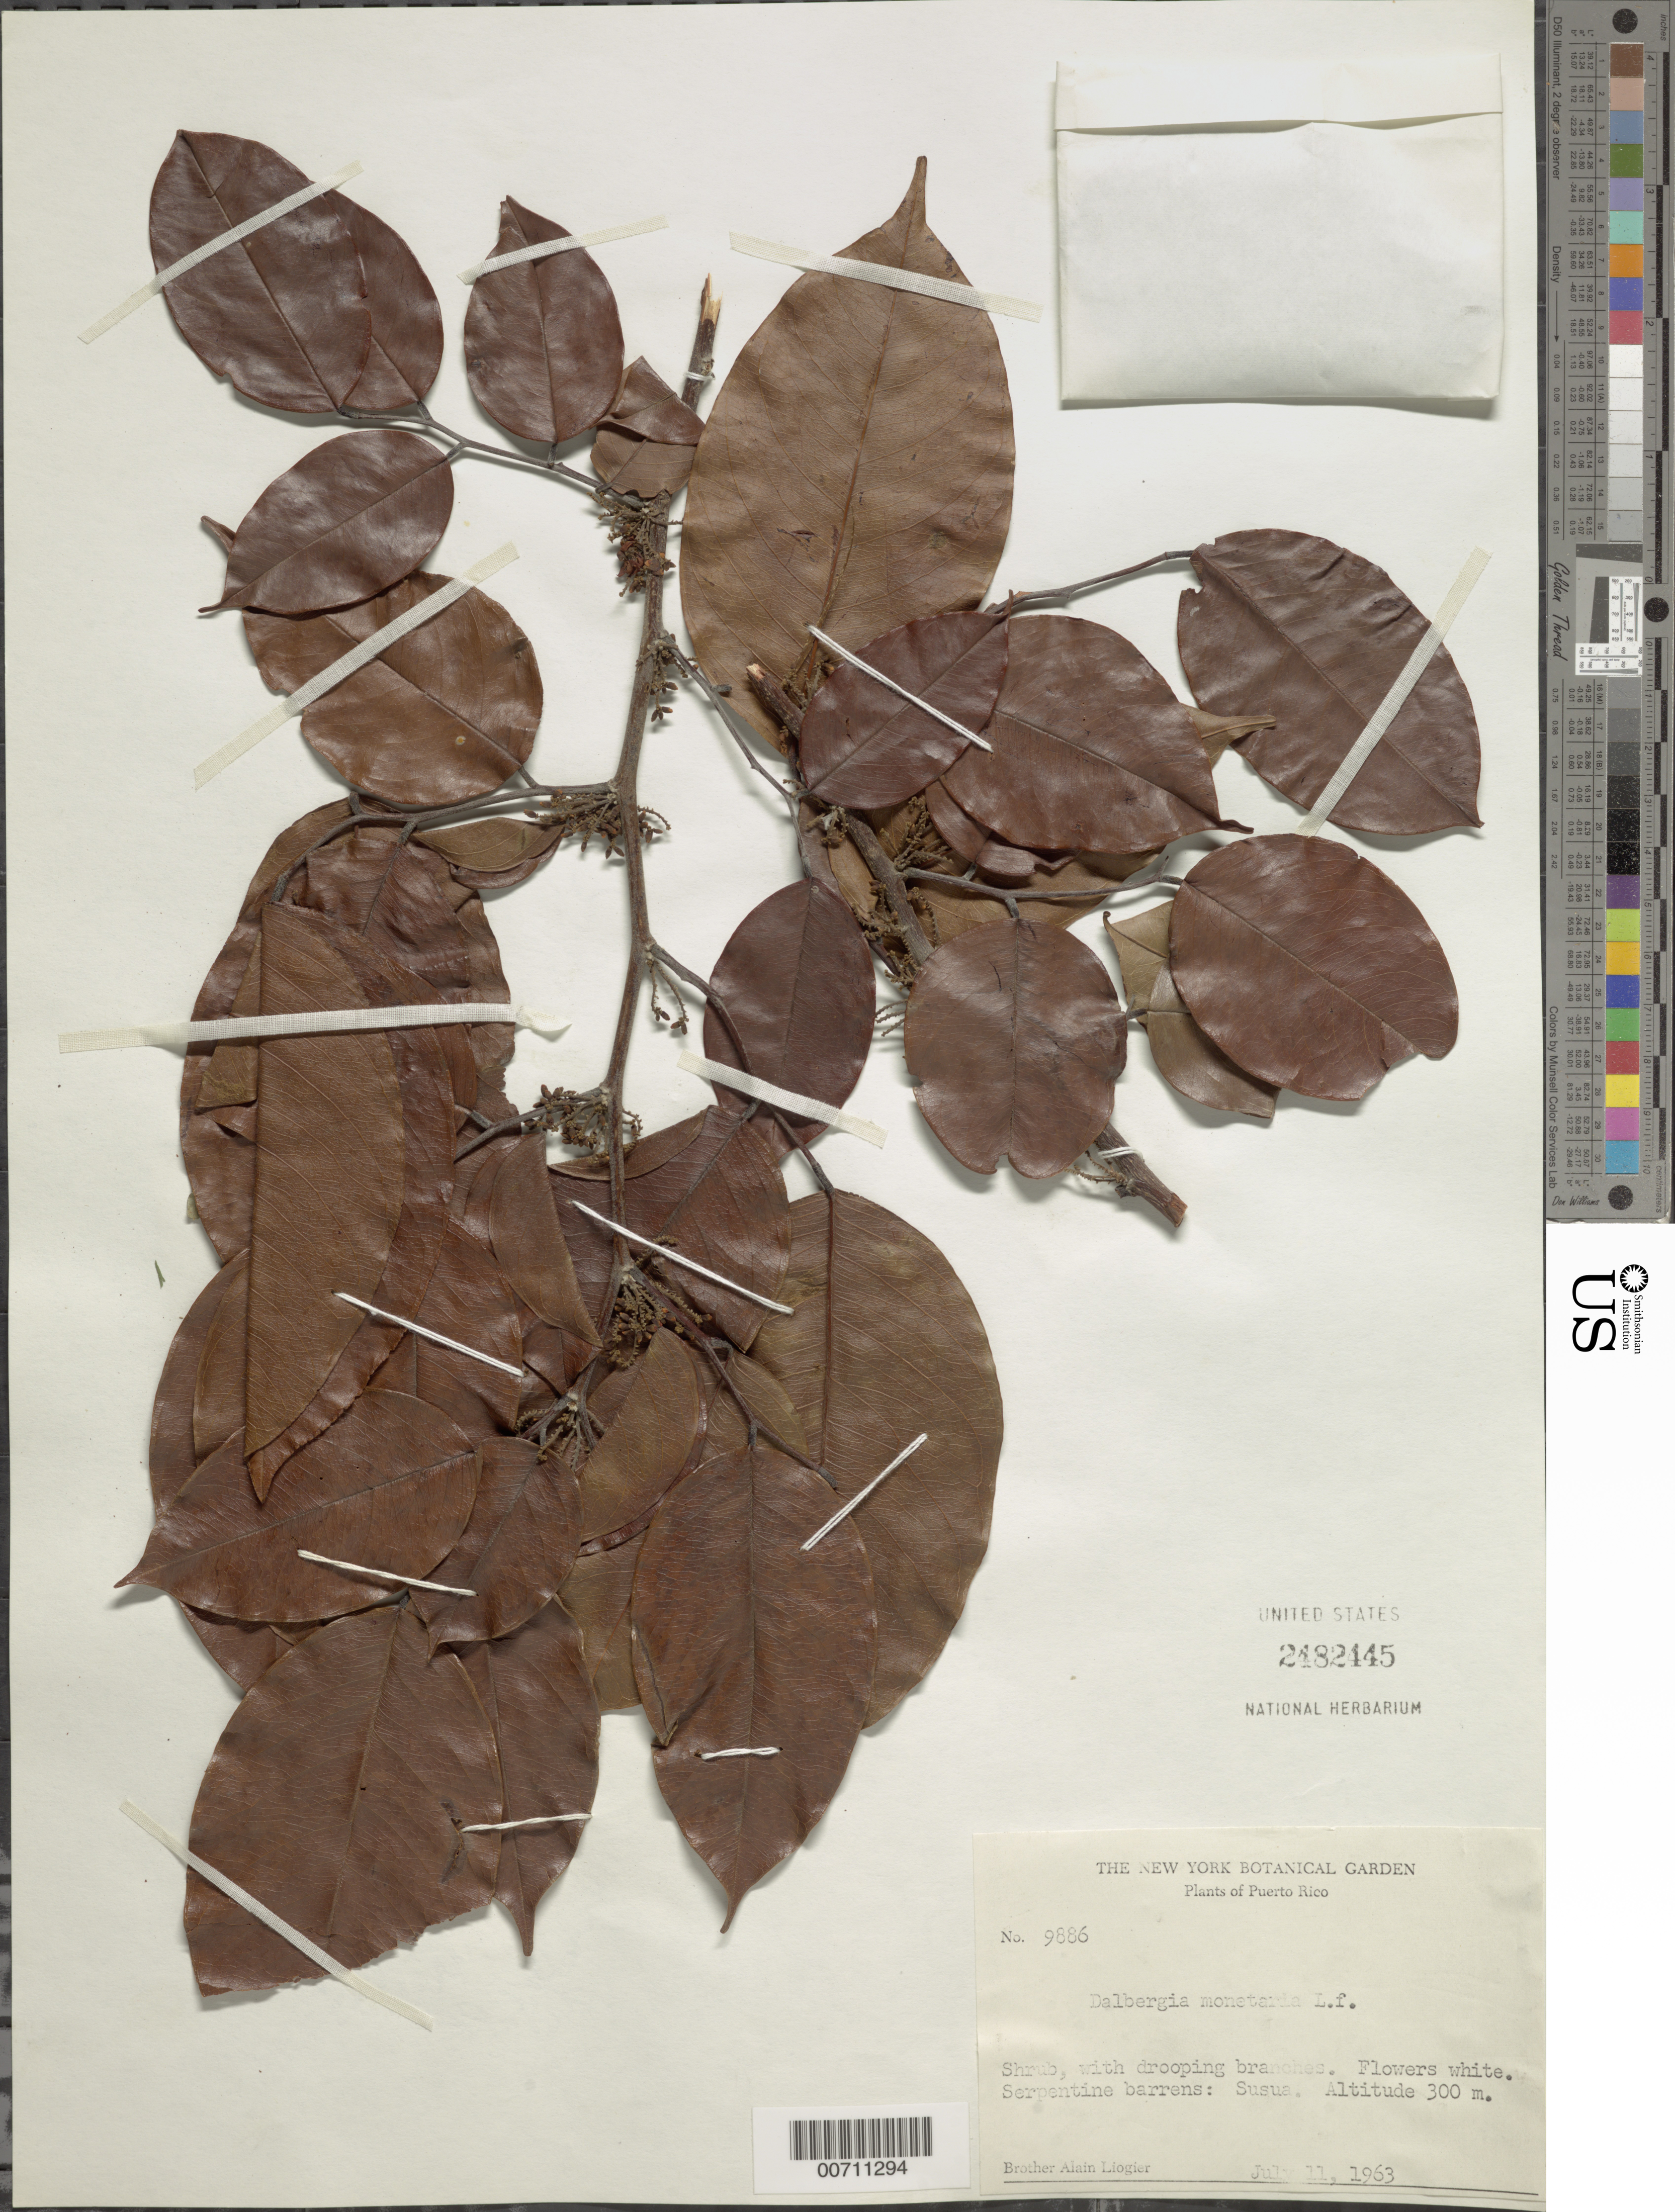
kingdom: Plantae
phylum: Tracheophyta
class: Magnoliopsida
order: Fabales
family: Fabaceae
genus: Dalbergia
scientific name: Dalbergia monetaria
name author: L. f.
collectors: A. H. Liogier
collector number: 9886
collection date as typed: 11 Jul 1963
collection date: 1963-07-11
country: Puerto Rico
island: Greater Antilles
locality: Susua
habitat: Serpentine barrens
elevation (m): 300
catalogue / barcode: US 2482445